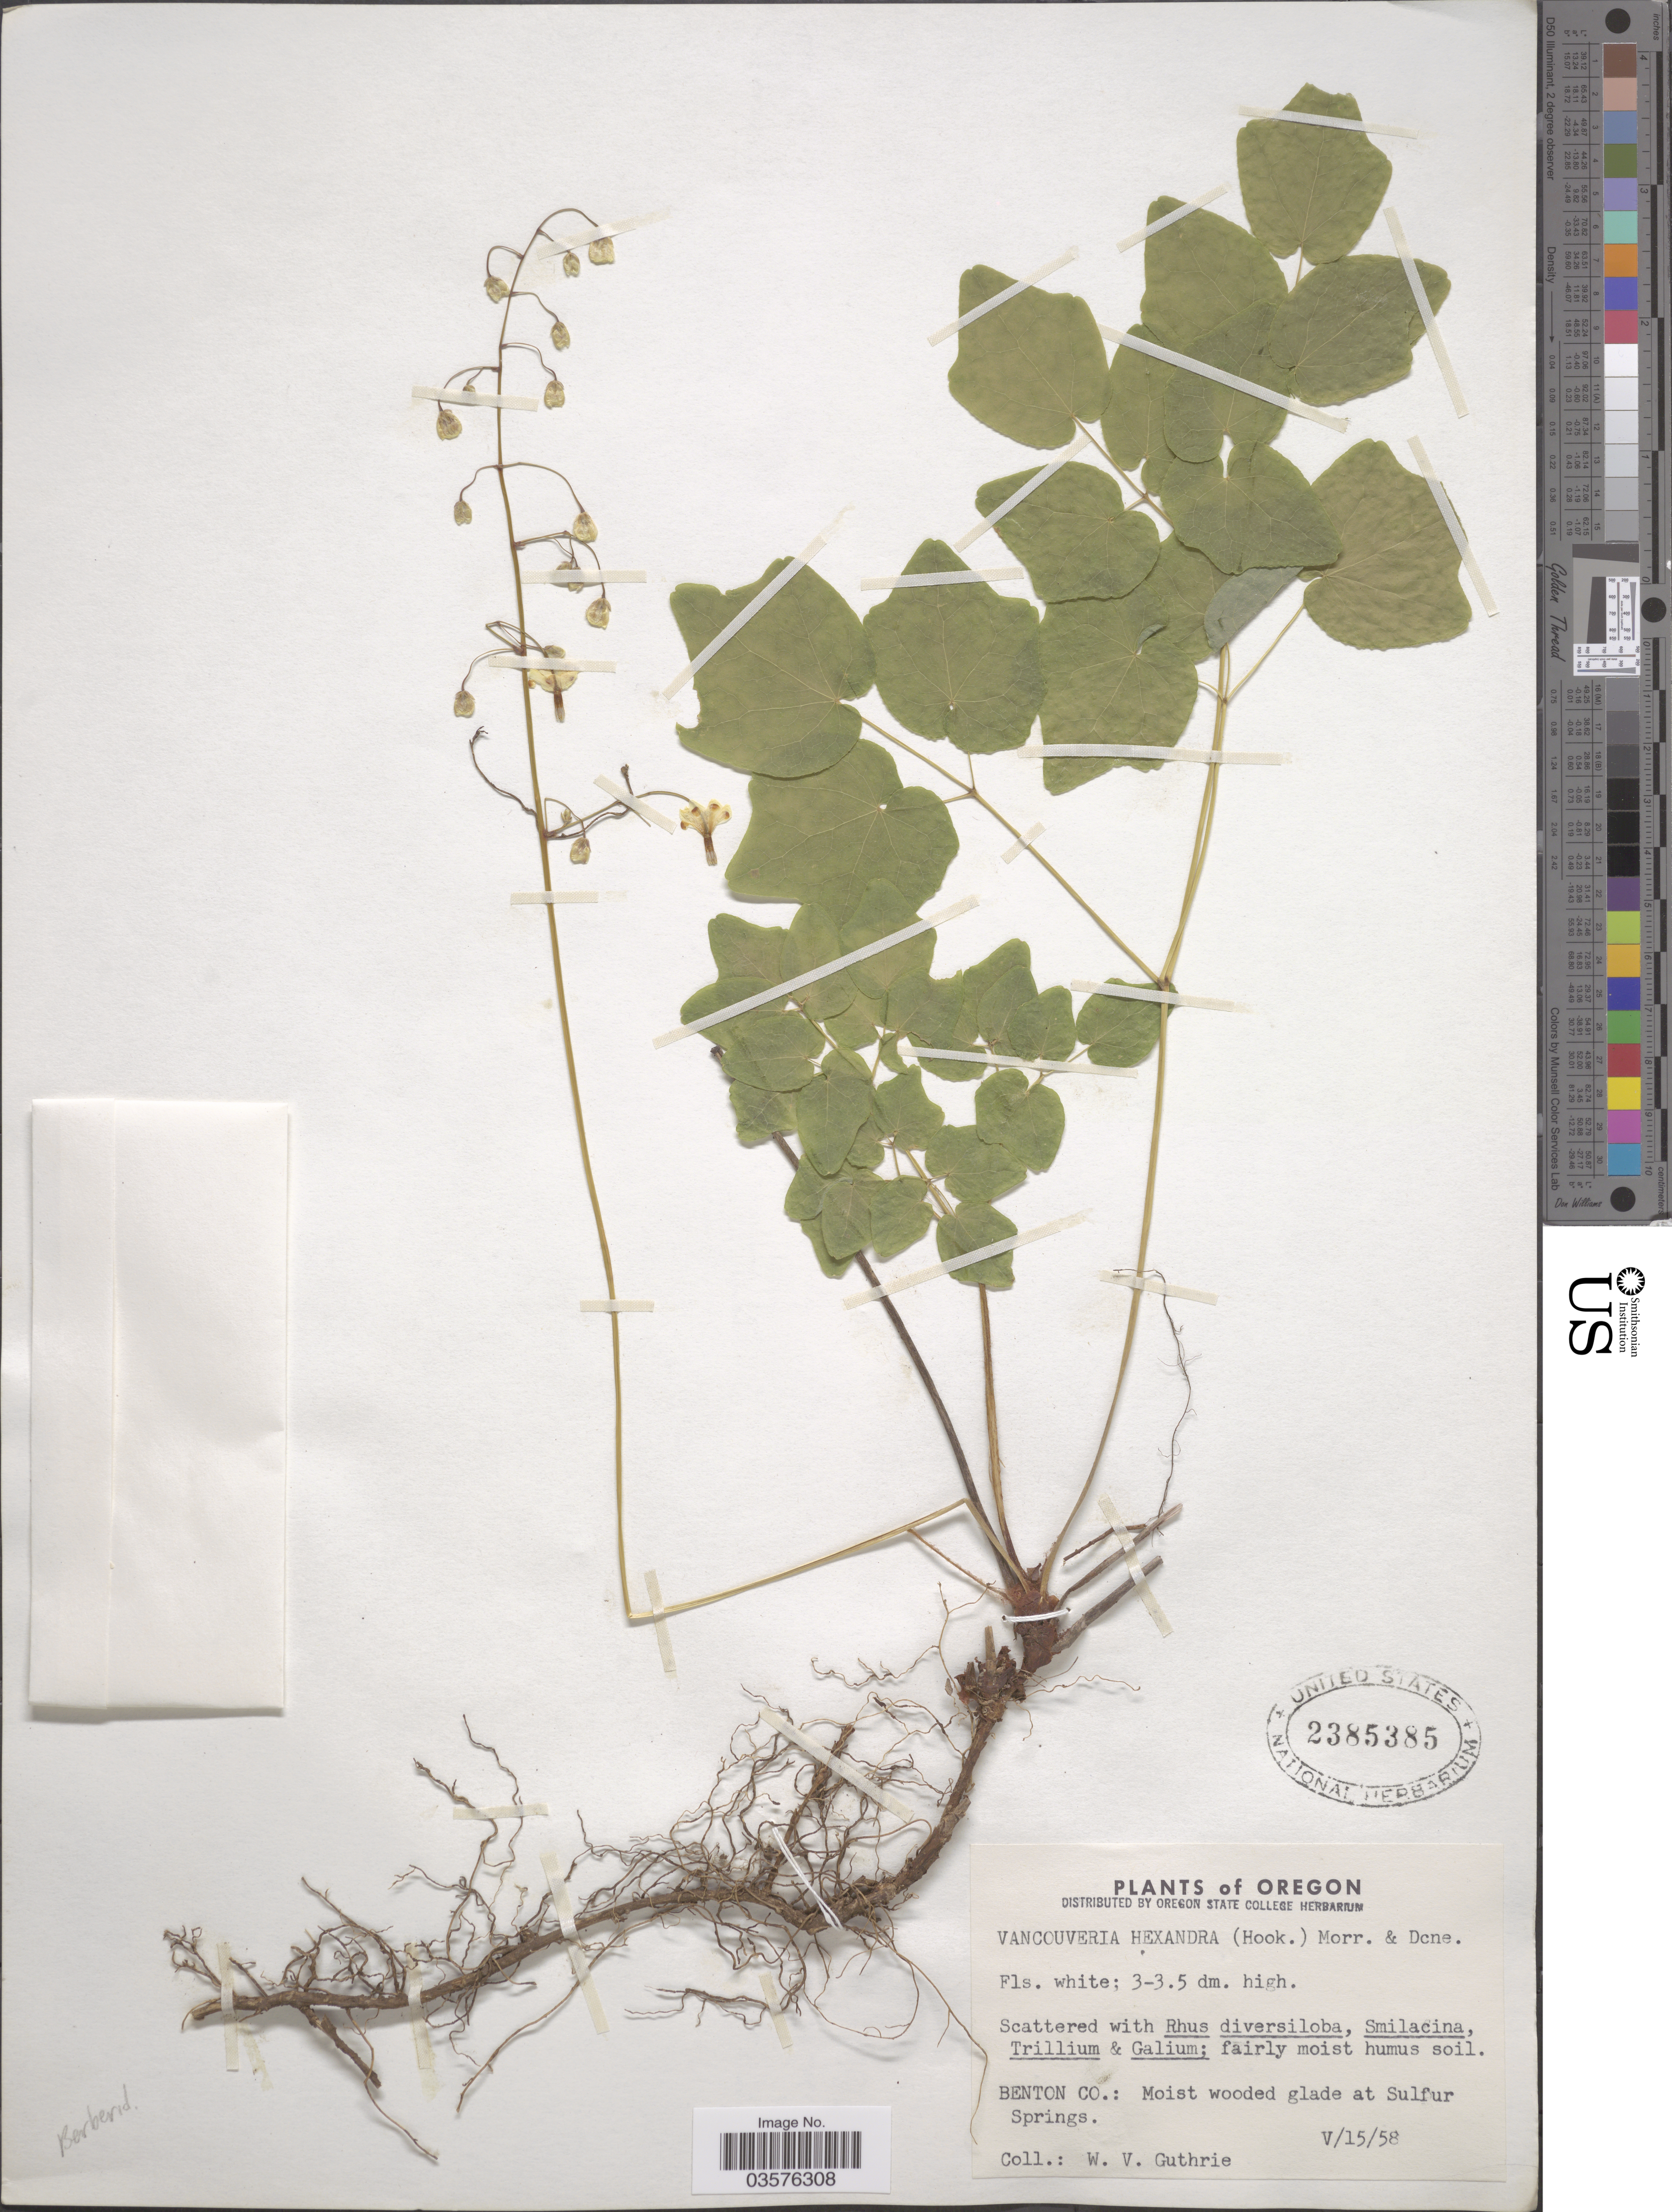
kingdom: Plantae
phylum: Tracheophyta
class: Magnoliopsida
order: Ranunculales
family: Berberidaceae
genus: Vancouveria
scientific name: Vancouveria hexandra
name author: (Hook.) C. Morren & Decne.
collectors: W. Guthrie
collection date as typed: Transcribed d/m/y: 15/5/58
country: United States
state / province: Oregon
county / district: Benton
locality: Benton Co.: Moist wooded glade at Sulfur Springs.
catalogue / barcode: US 2385385